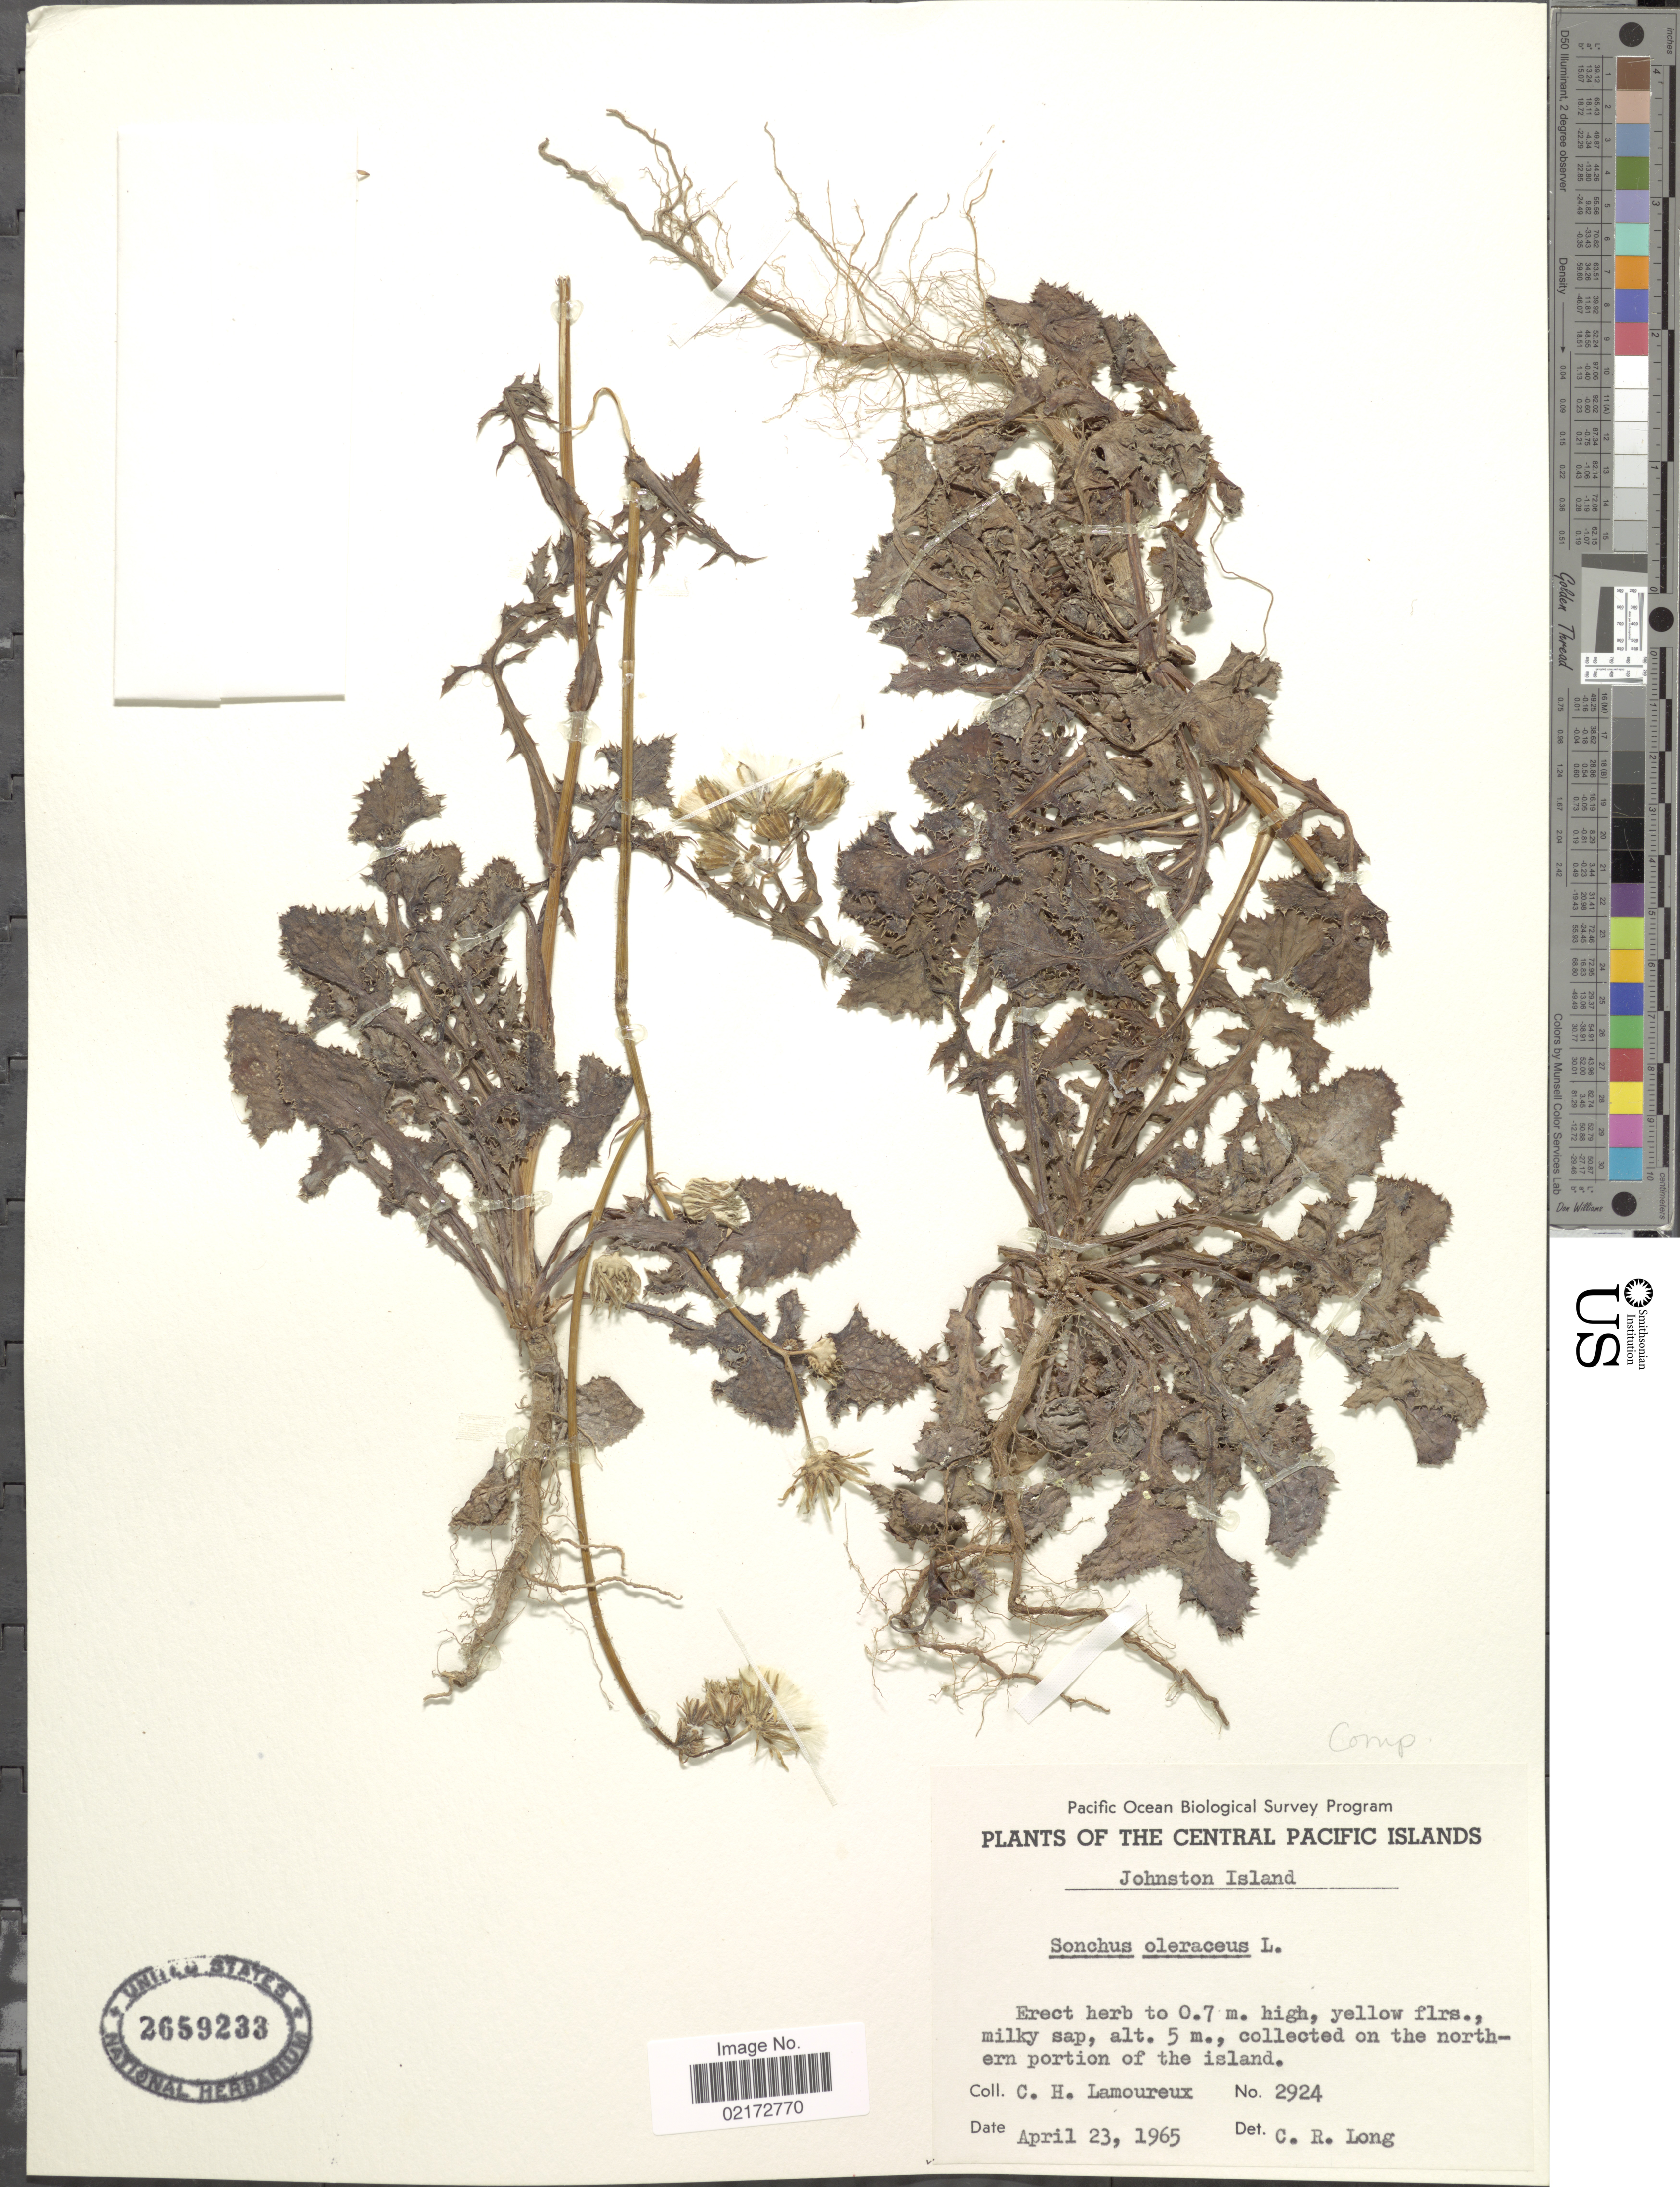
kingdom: Plantae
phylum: Tracheophyta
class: Magnoliopsida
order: Asterales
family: Asteraceae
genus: Sonchus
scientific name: Sonchus oleraceus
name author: L.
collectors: C. H. Lamoureux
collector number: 2924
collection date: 1965-04-23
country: U.S. Administered Pacific Islands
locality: Central Pacific Islands. Johnston Island. Collected on the northern portion of the island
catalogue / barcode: US 2659233